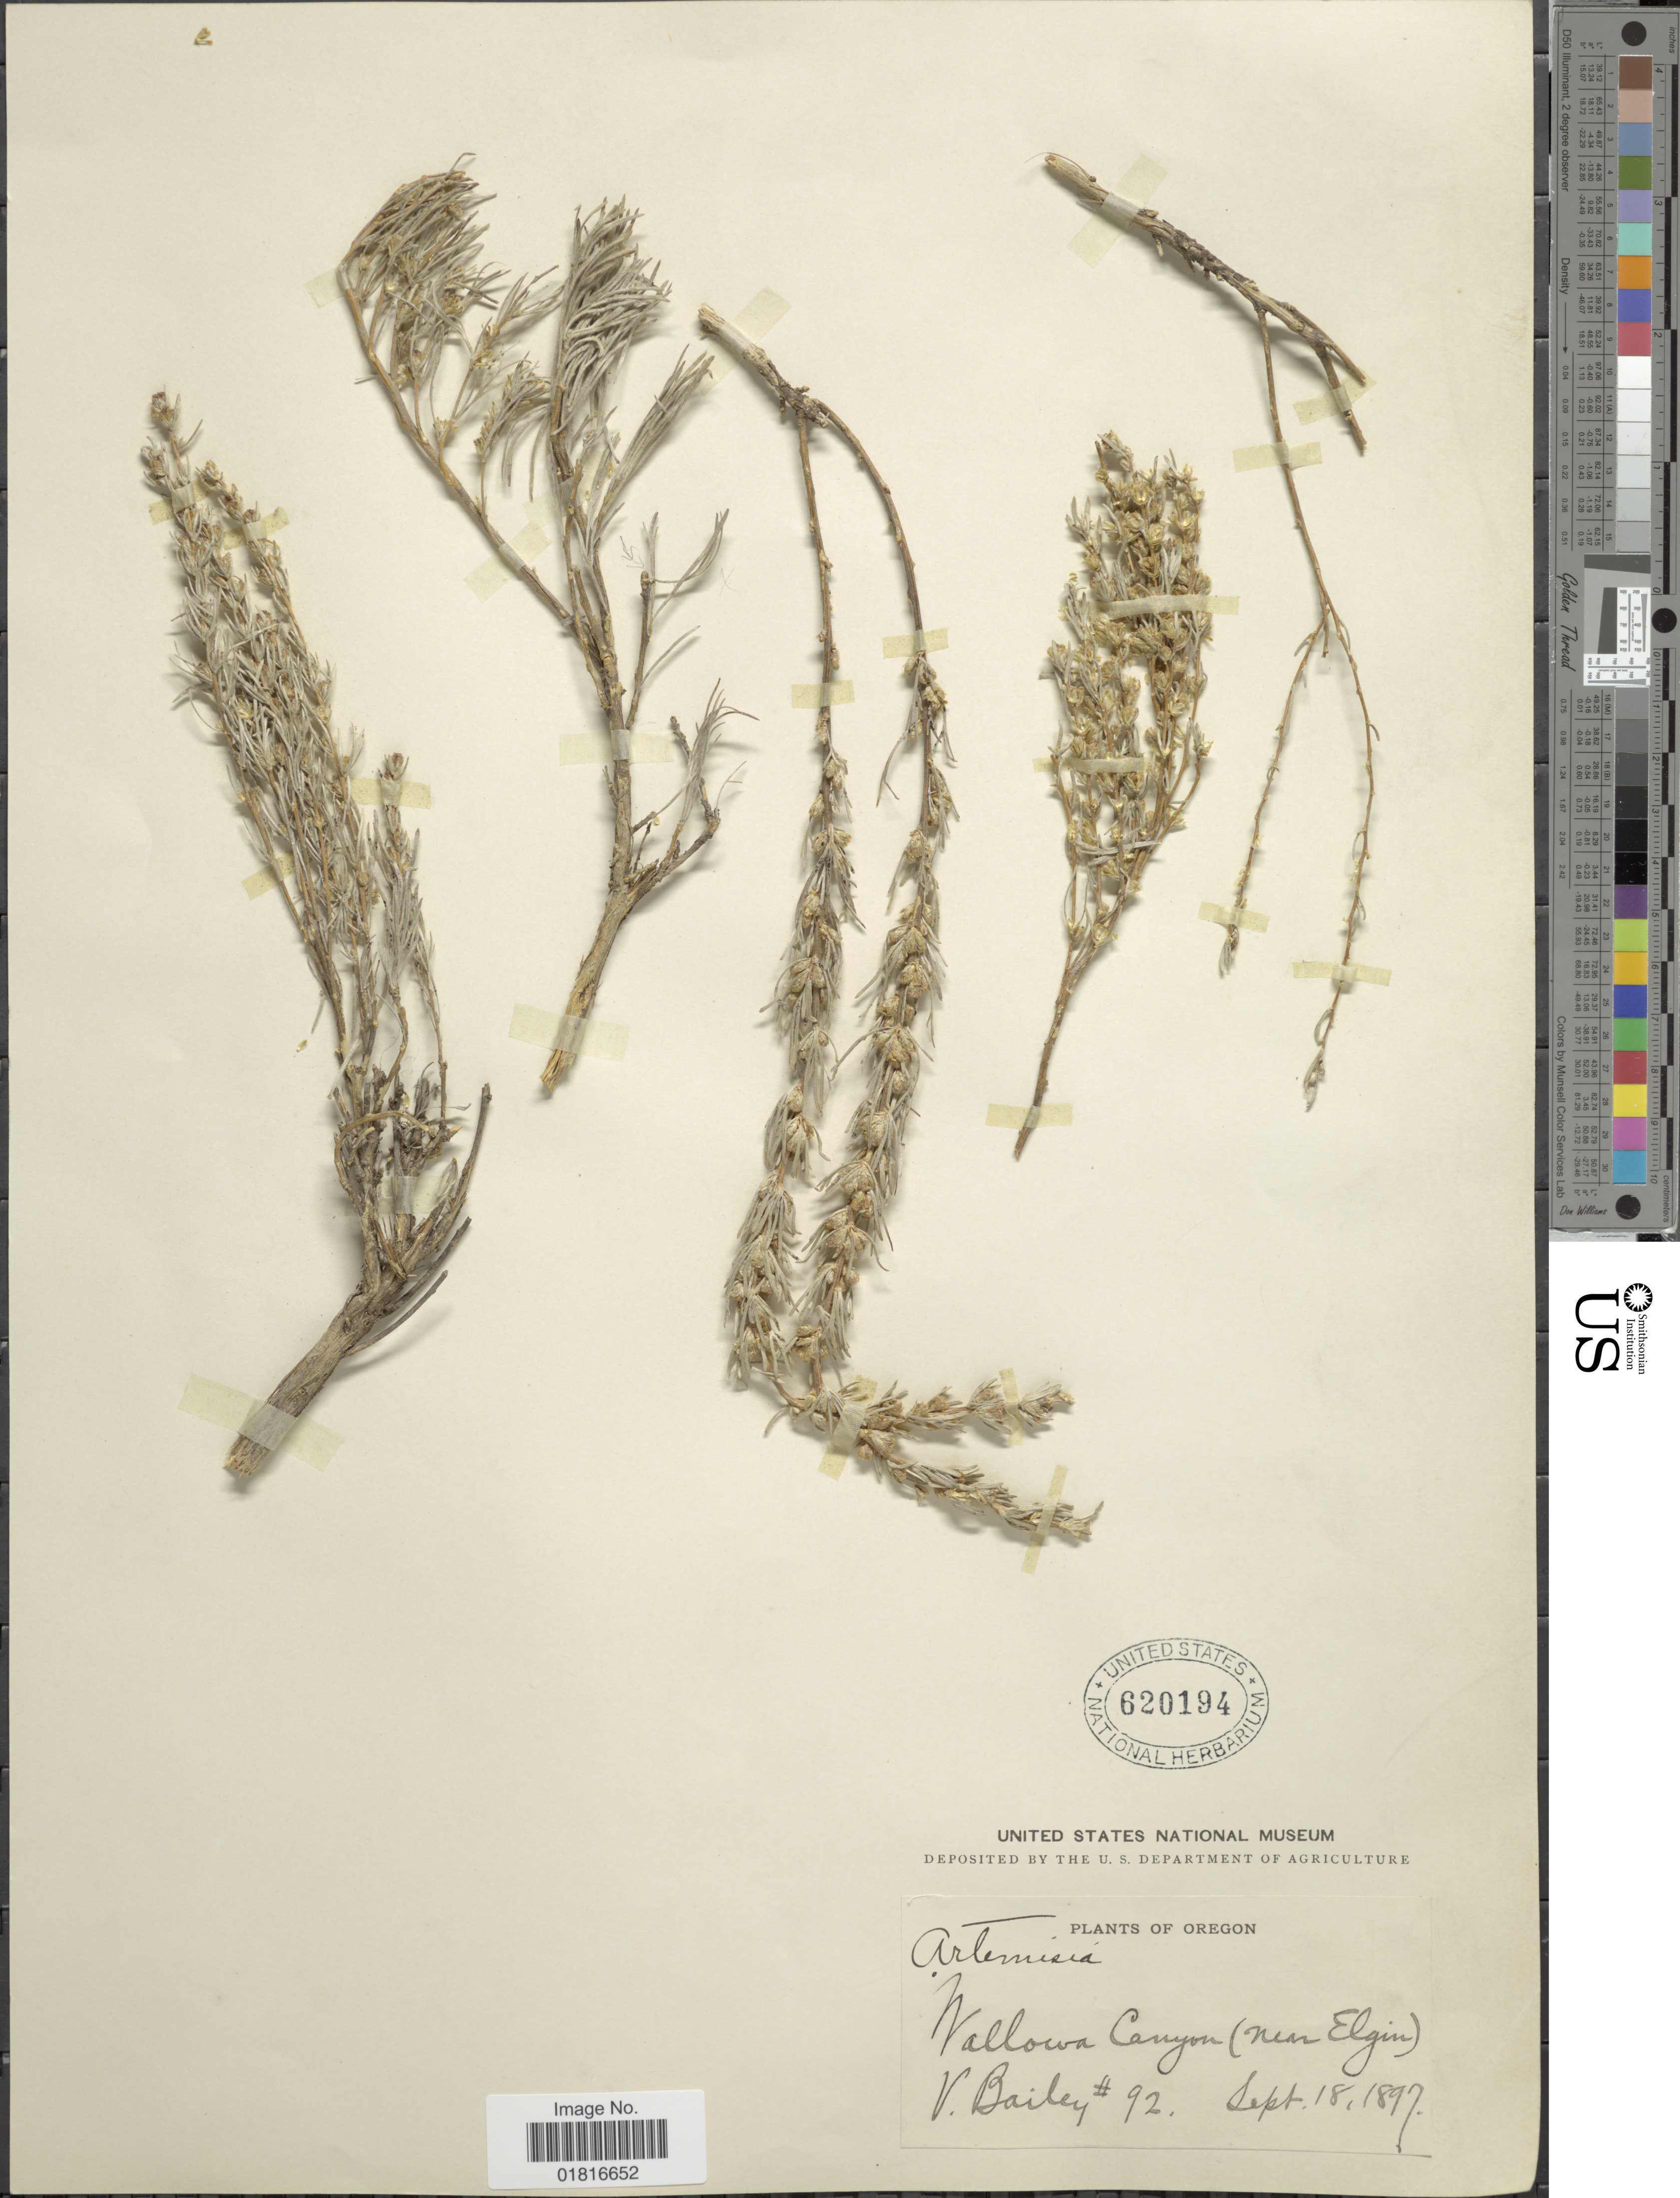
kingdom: Plantae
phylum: Tracheophyta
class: Magnoliopsida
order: Asterales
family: Asteraceae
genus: Artemisia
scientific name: Artemisia rigida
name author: (Nutt.) A. Gray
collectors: V. L. Bailey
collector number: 92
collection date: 1897-09-18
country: United States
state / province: Oregon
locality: Wallowa Canyon (near Elgin)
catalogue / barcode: US 620194